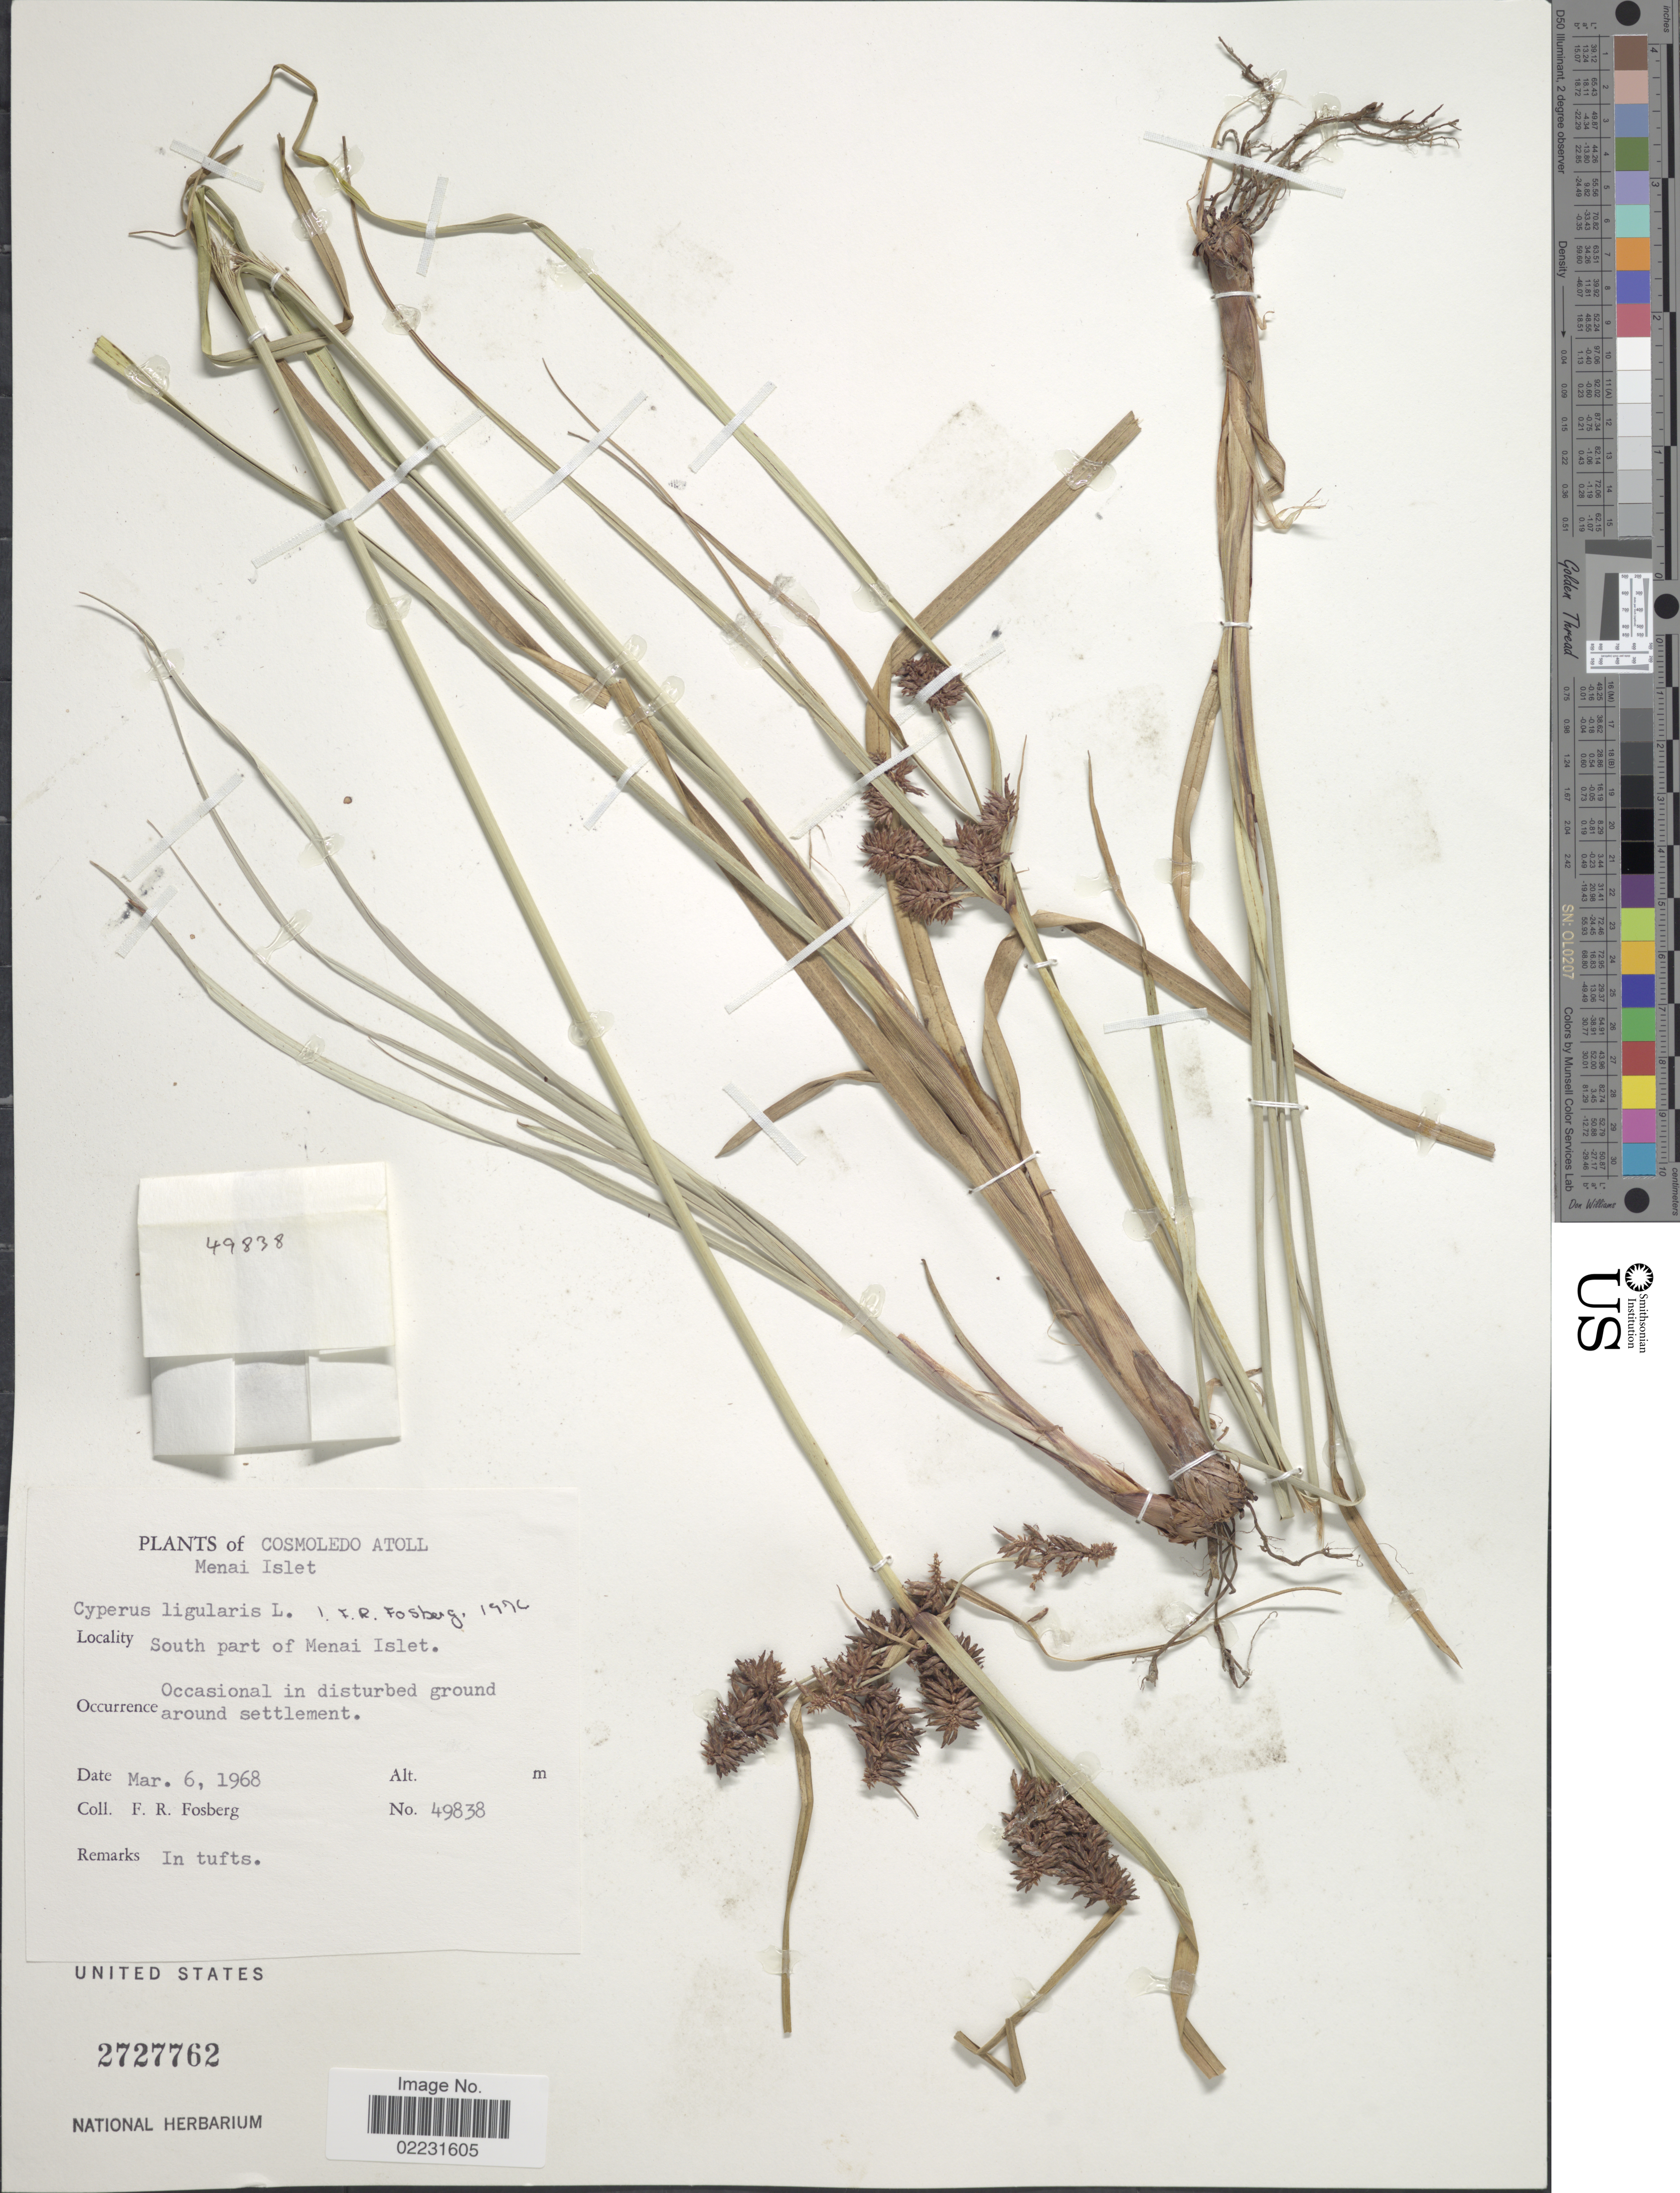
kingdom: Plantae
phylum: Tracheophyta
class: Liliopsida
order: Poales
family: Cyperaceae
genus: Cyperus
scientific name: Cyperus ligularis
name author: L.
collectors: F. R. Fosberg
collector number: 49838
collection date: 1968-03-06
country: Seychelles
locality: Cosmoledo Atoll, Menai Islet, south part of Menai Islet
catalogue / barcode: US 2727762